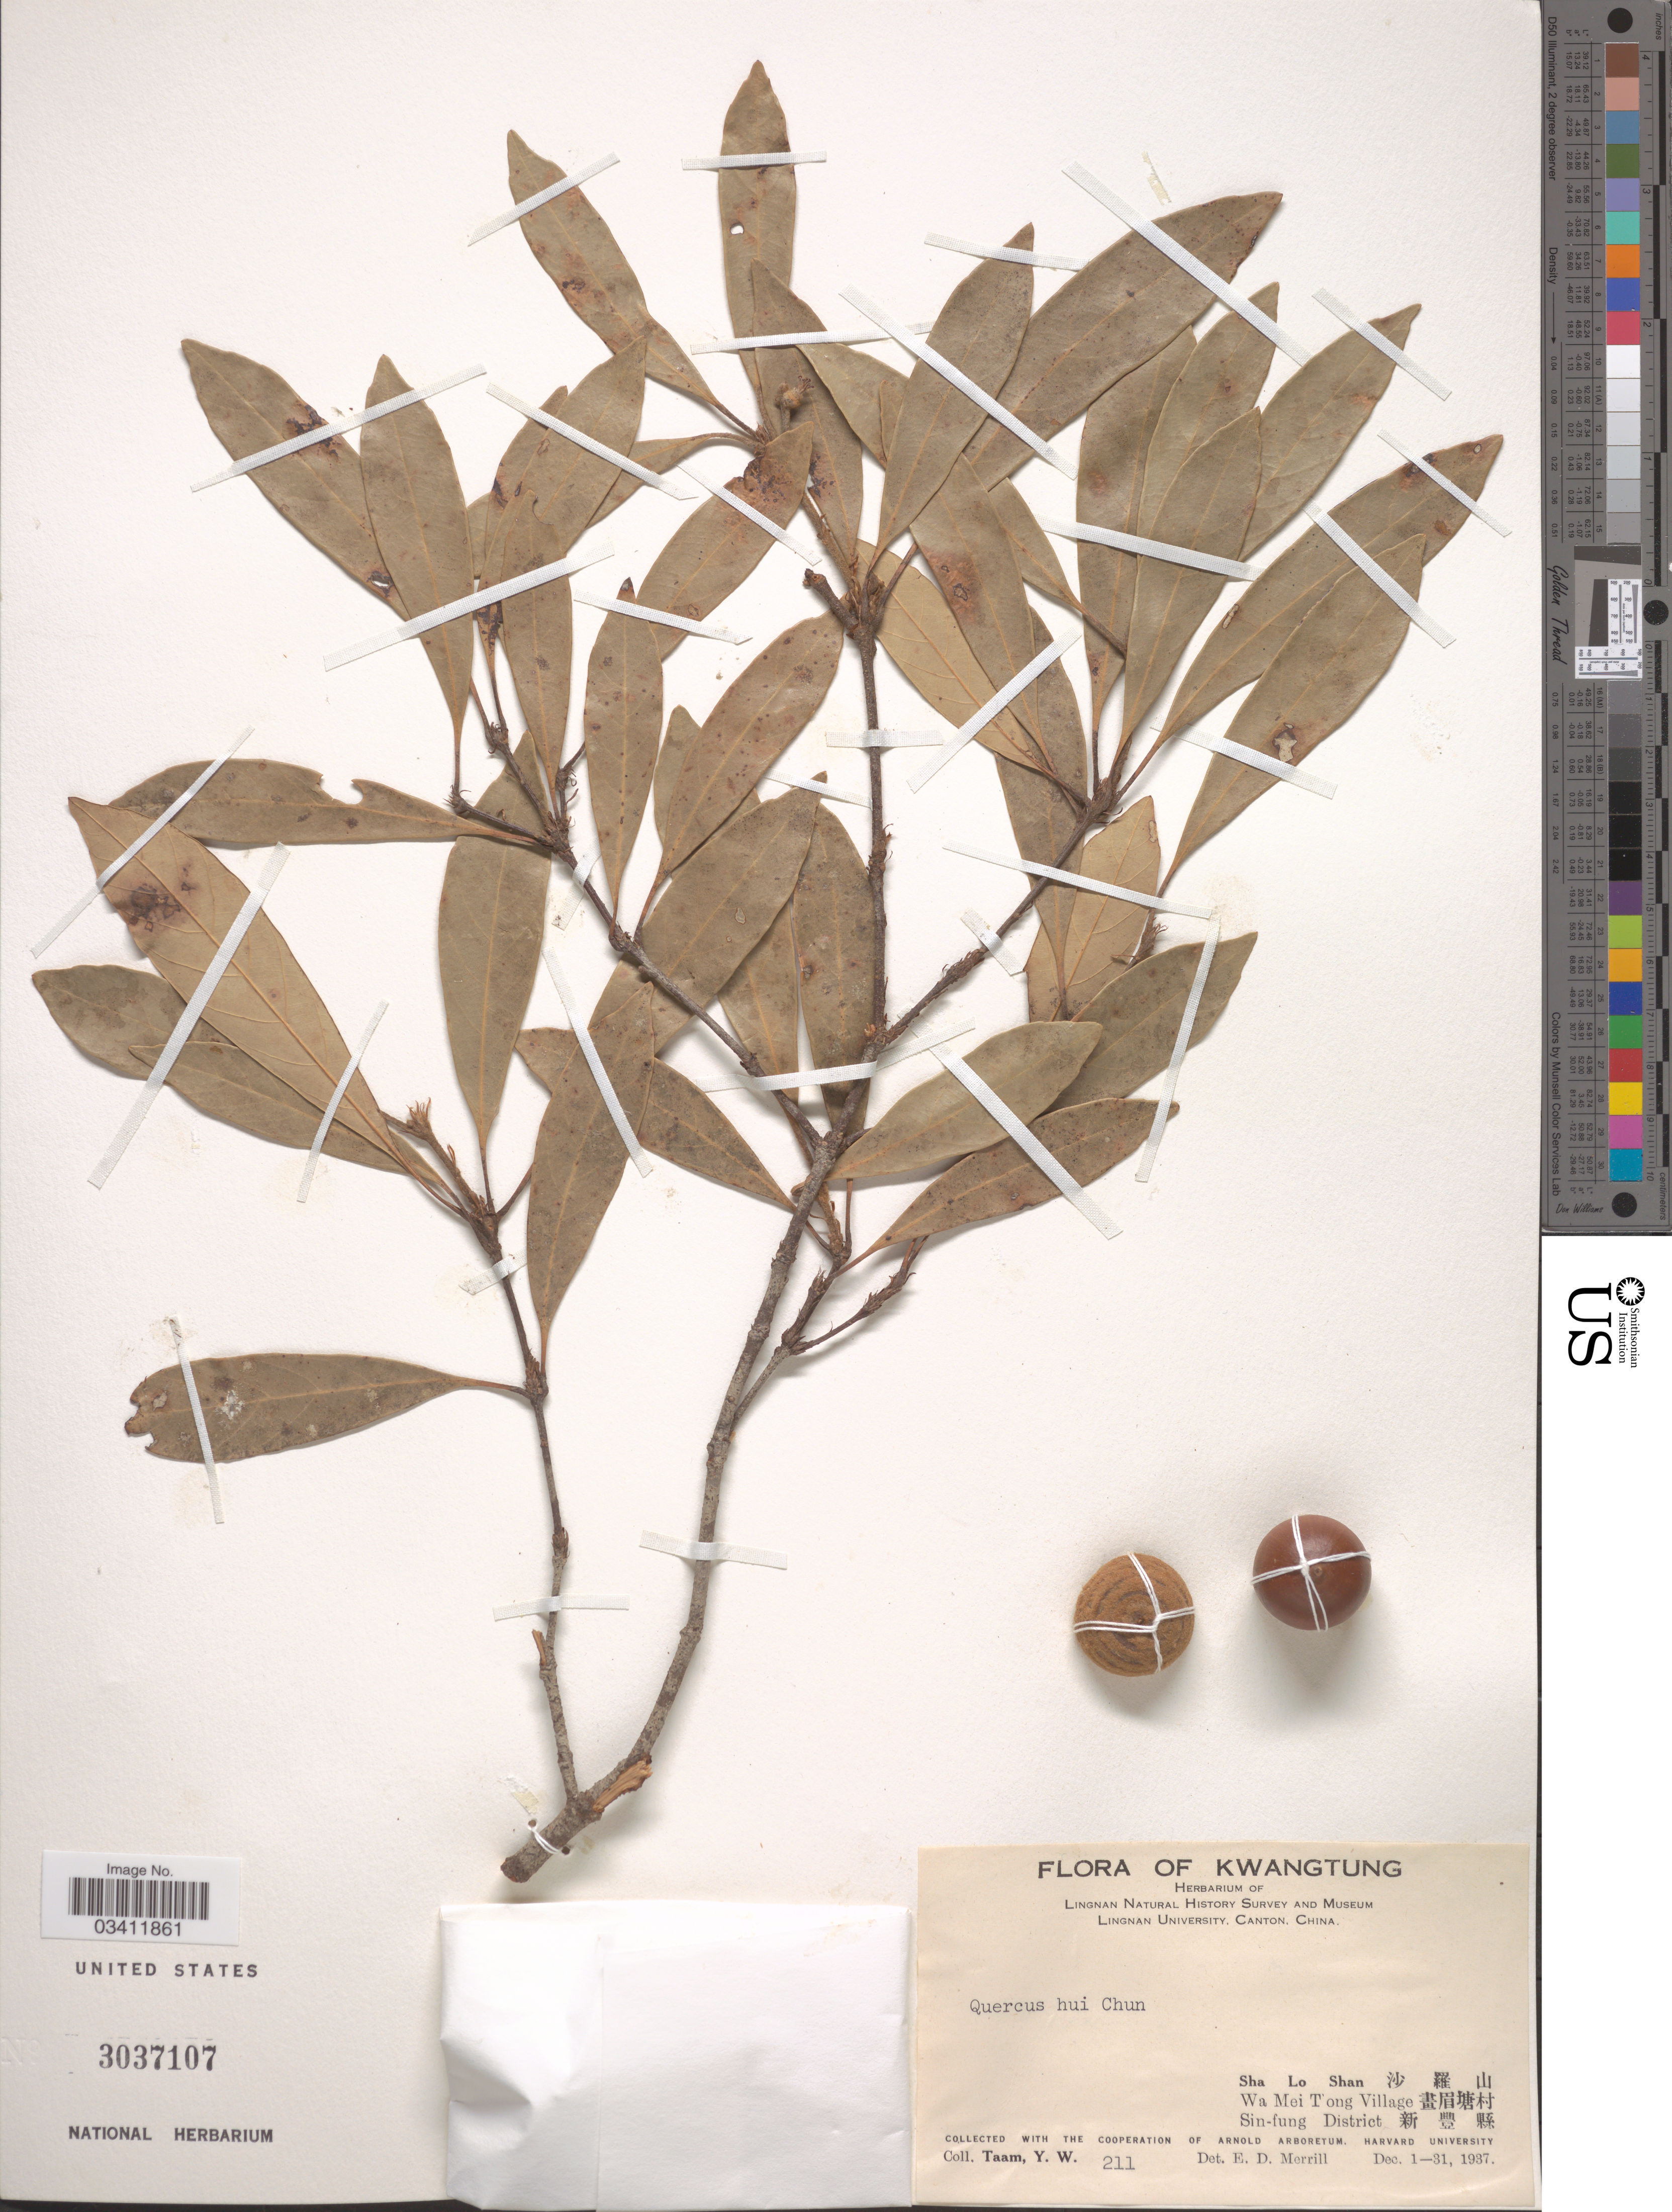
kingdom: Plantae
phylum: Tracheophyta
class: Magnoliopsida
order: Fagales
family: Fagaceae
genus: Quercus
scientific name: Quercus hui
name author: Chun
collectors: Y. W. Taam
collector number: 211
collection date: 1937-12-01/1937-12-31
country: China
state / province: Guangdong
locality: Kwatung.Sha Lo Shan Wa Mei T'ong Village Sin-fung District .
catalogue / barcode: US 3037107